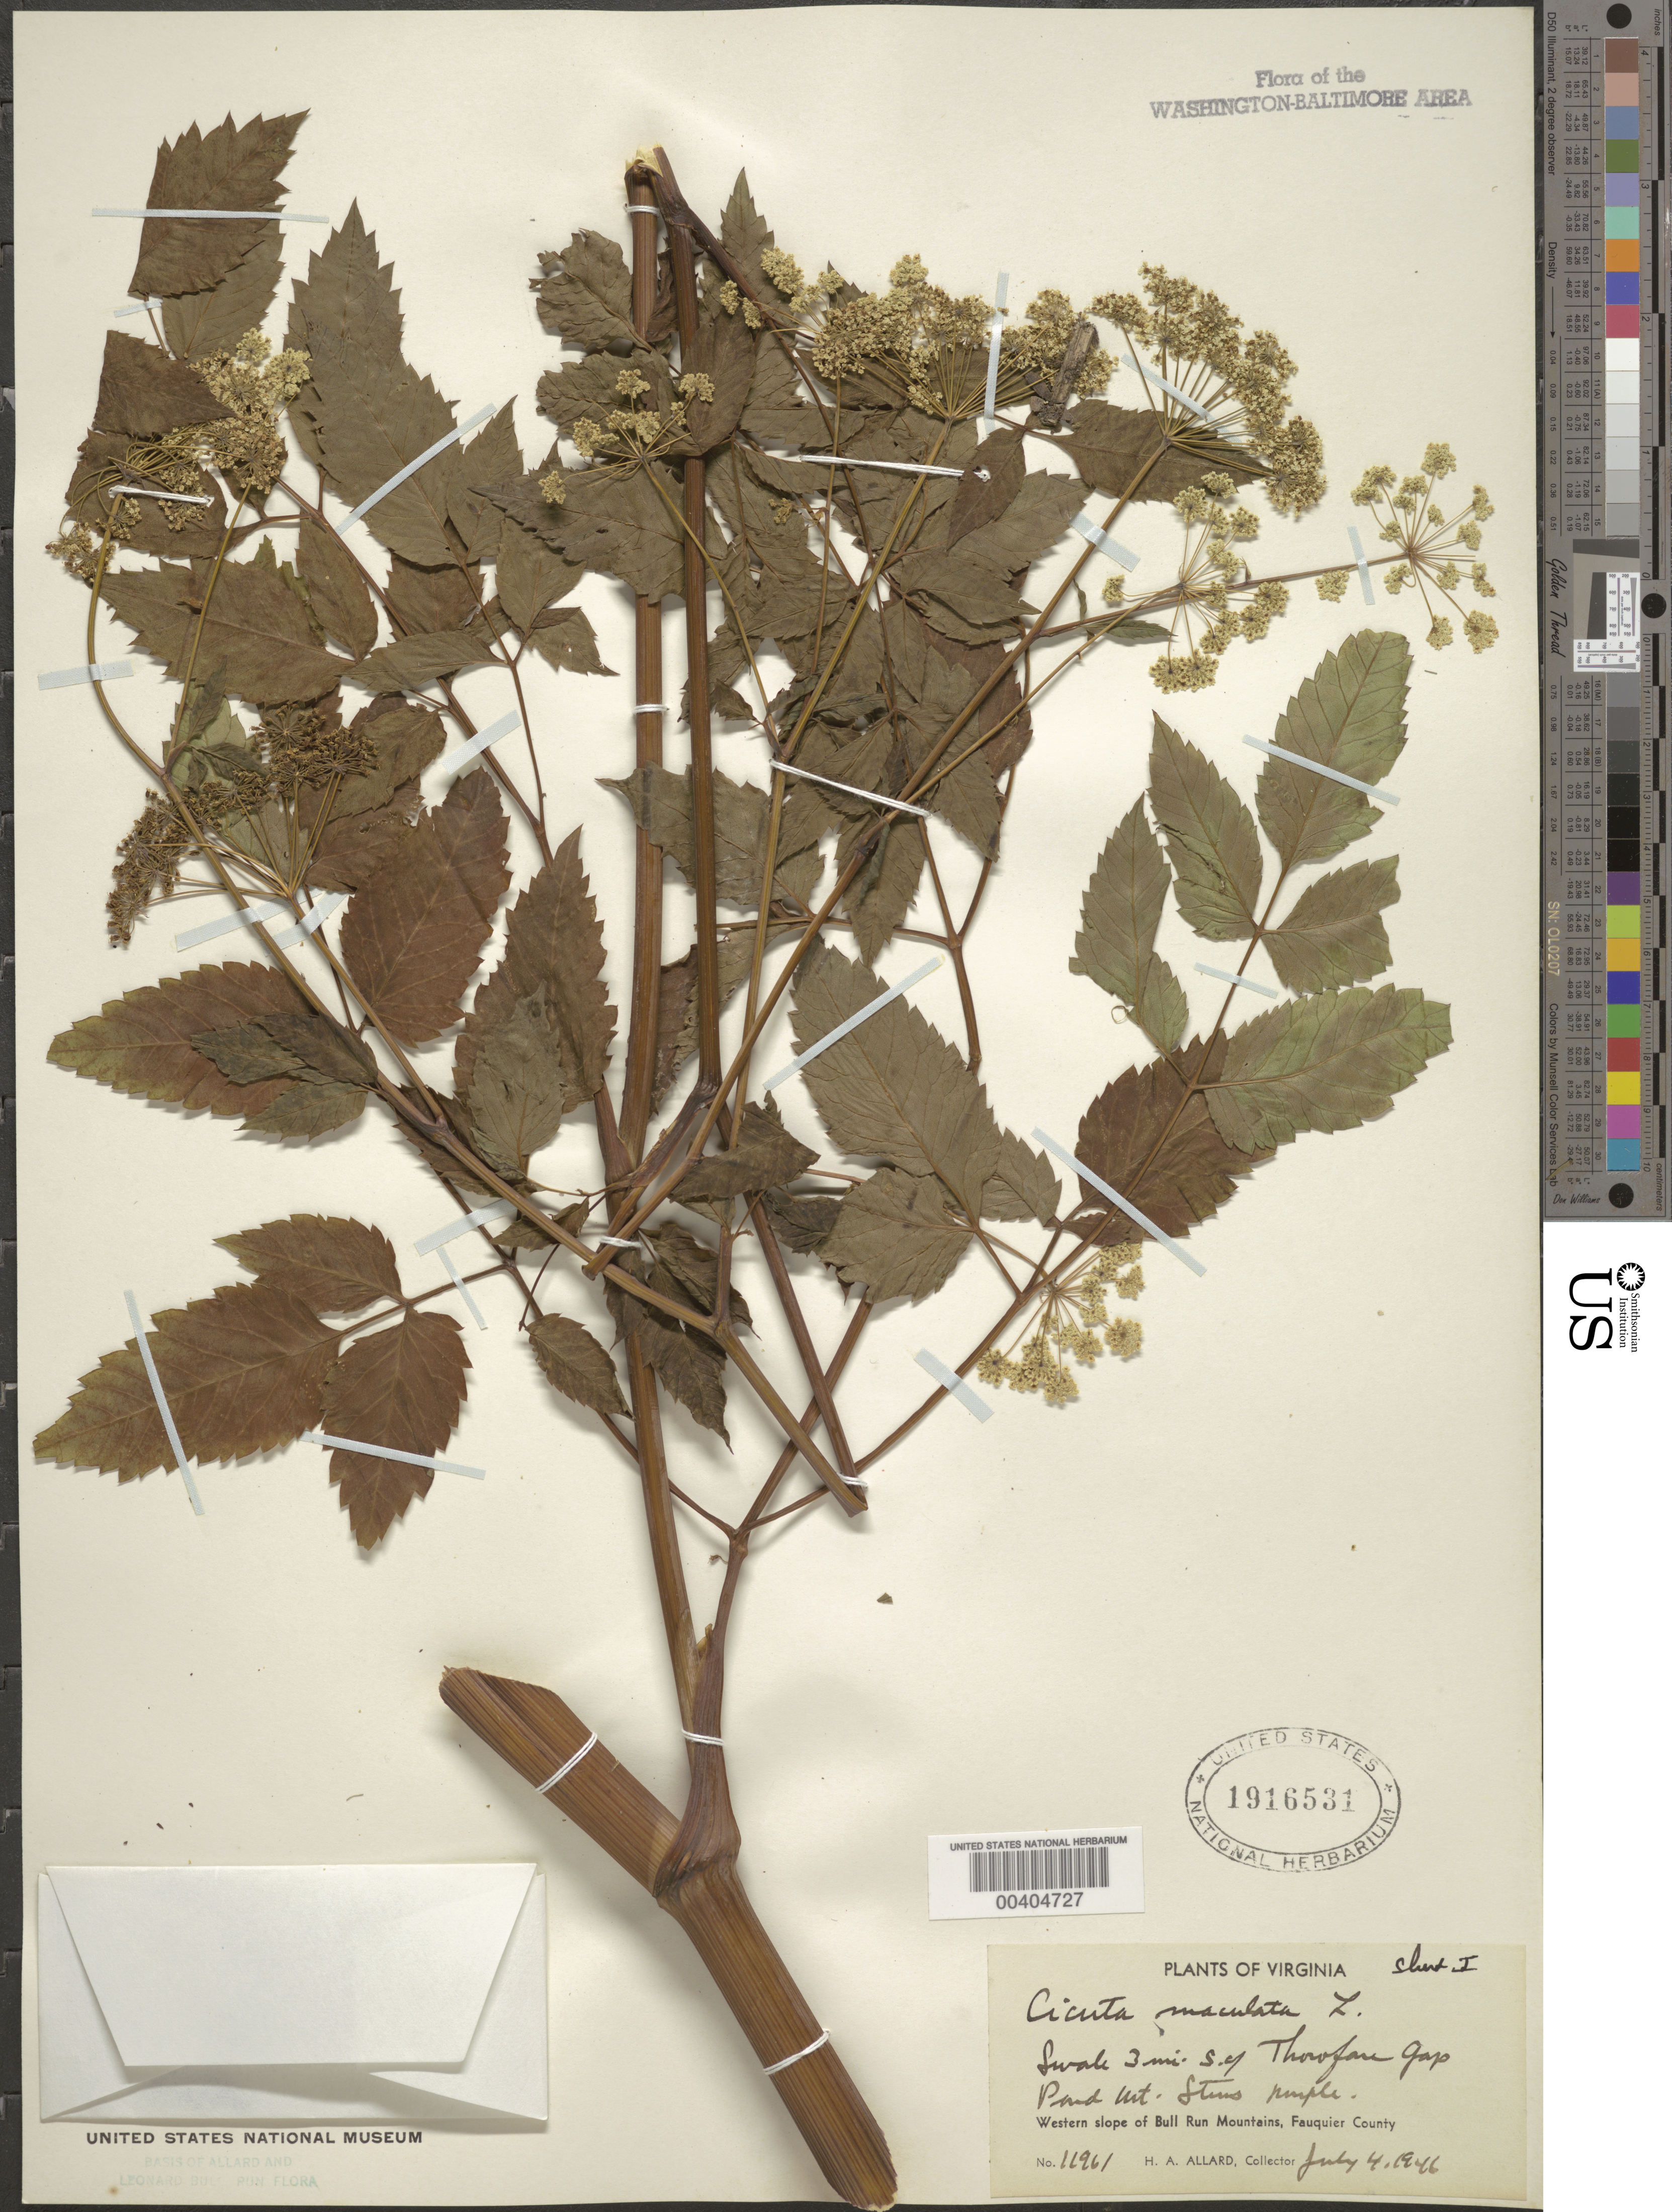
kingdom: Plantae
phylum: Tracheophyta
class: Magnoliopsida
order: Apiales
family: Apiaceae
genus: Cicuta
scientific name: Cicuta maculata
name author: L.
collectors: H. A. Allard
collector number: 11961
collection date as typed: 04 Jul 1846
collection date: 1846-07-04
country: United States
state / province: Virginia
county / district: Fauquier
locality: S of Thorofare Gap, Pond Mountain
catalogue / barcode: US 1916531